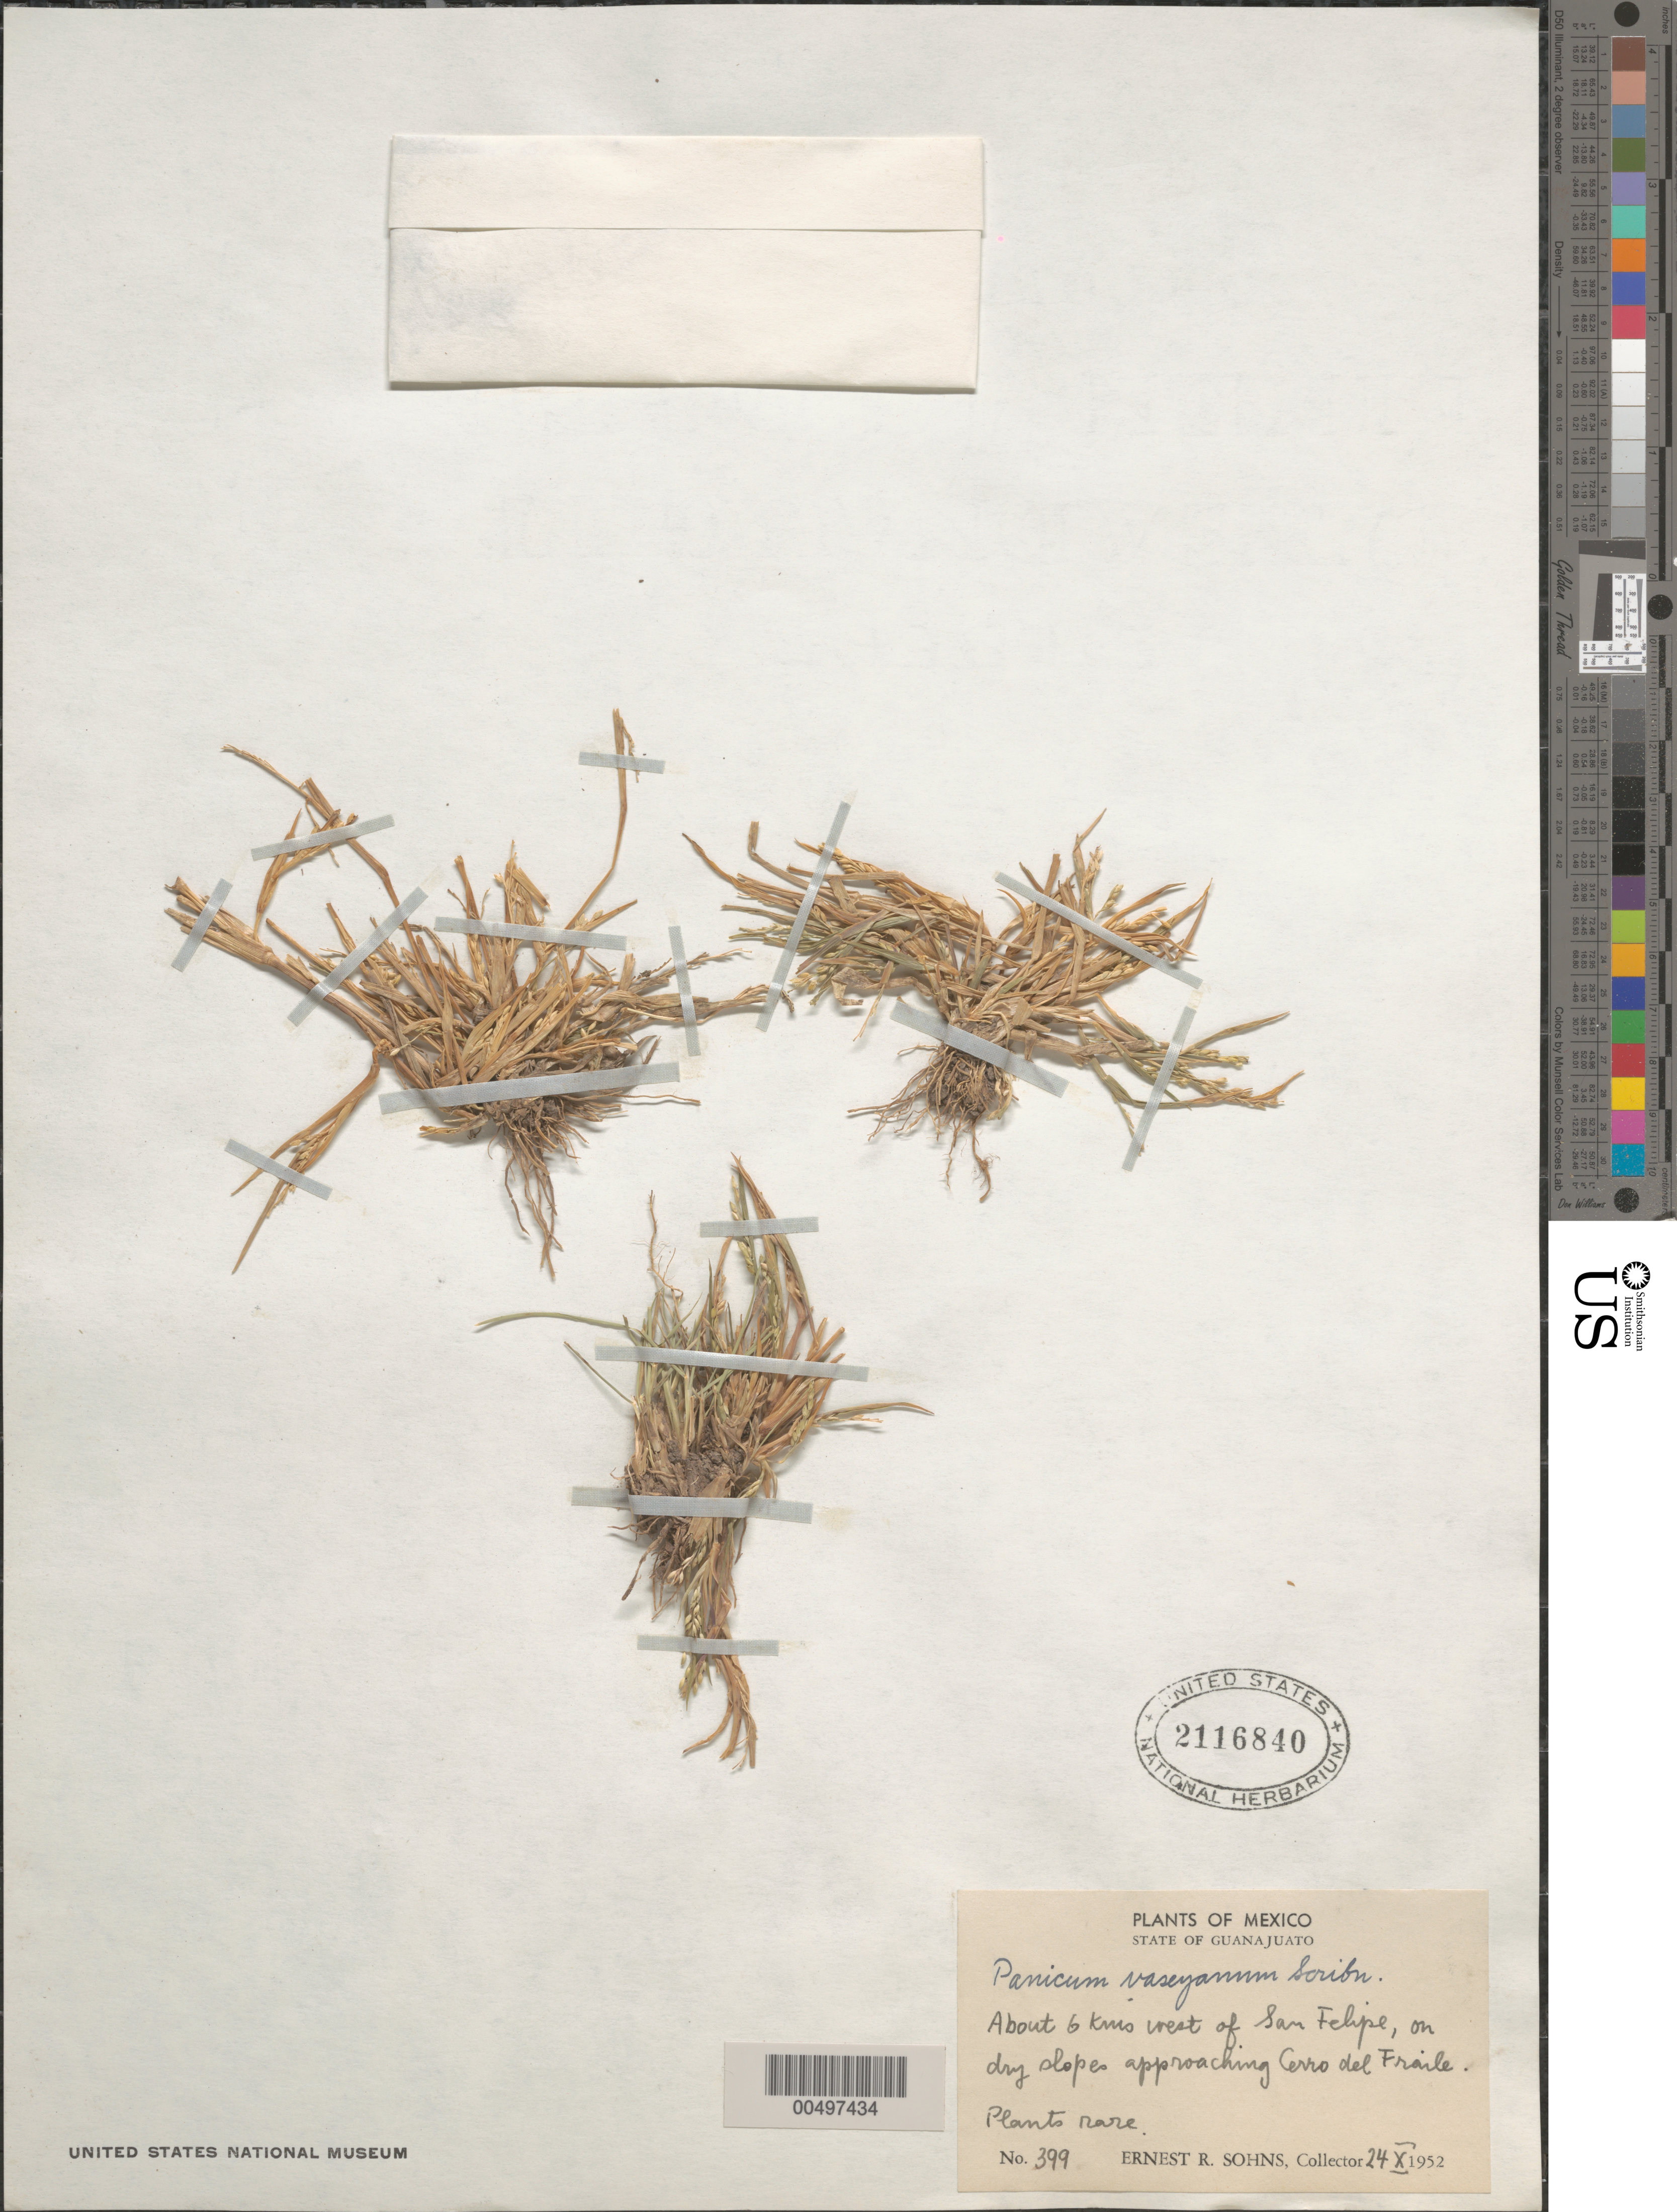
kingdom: Plantae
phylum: Tracheophyta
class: Liliopsida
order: Poales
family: Poaceae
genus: Panicum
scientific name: Panicum vaseyanum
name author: Scribn. ex W.J. Beal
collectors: E. R. Sohns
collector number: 399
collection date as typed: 24 Oct 1952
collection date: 1952-10-24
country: Mexico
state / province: Guanajuato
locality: About 6 kms W of San Felipe, approaching Cerro del Fraile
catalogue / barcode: US 2116840